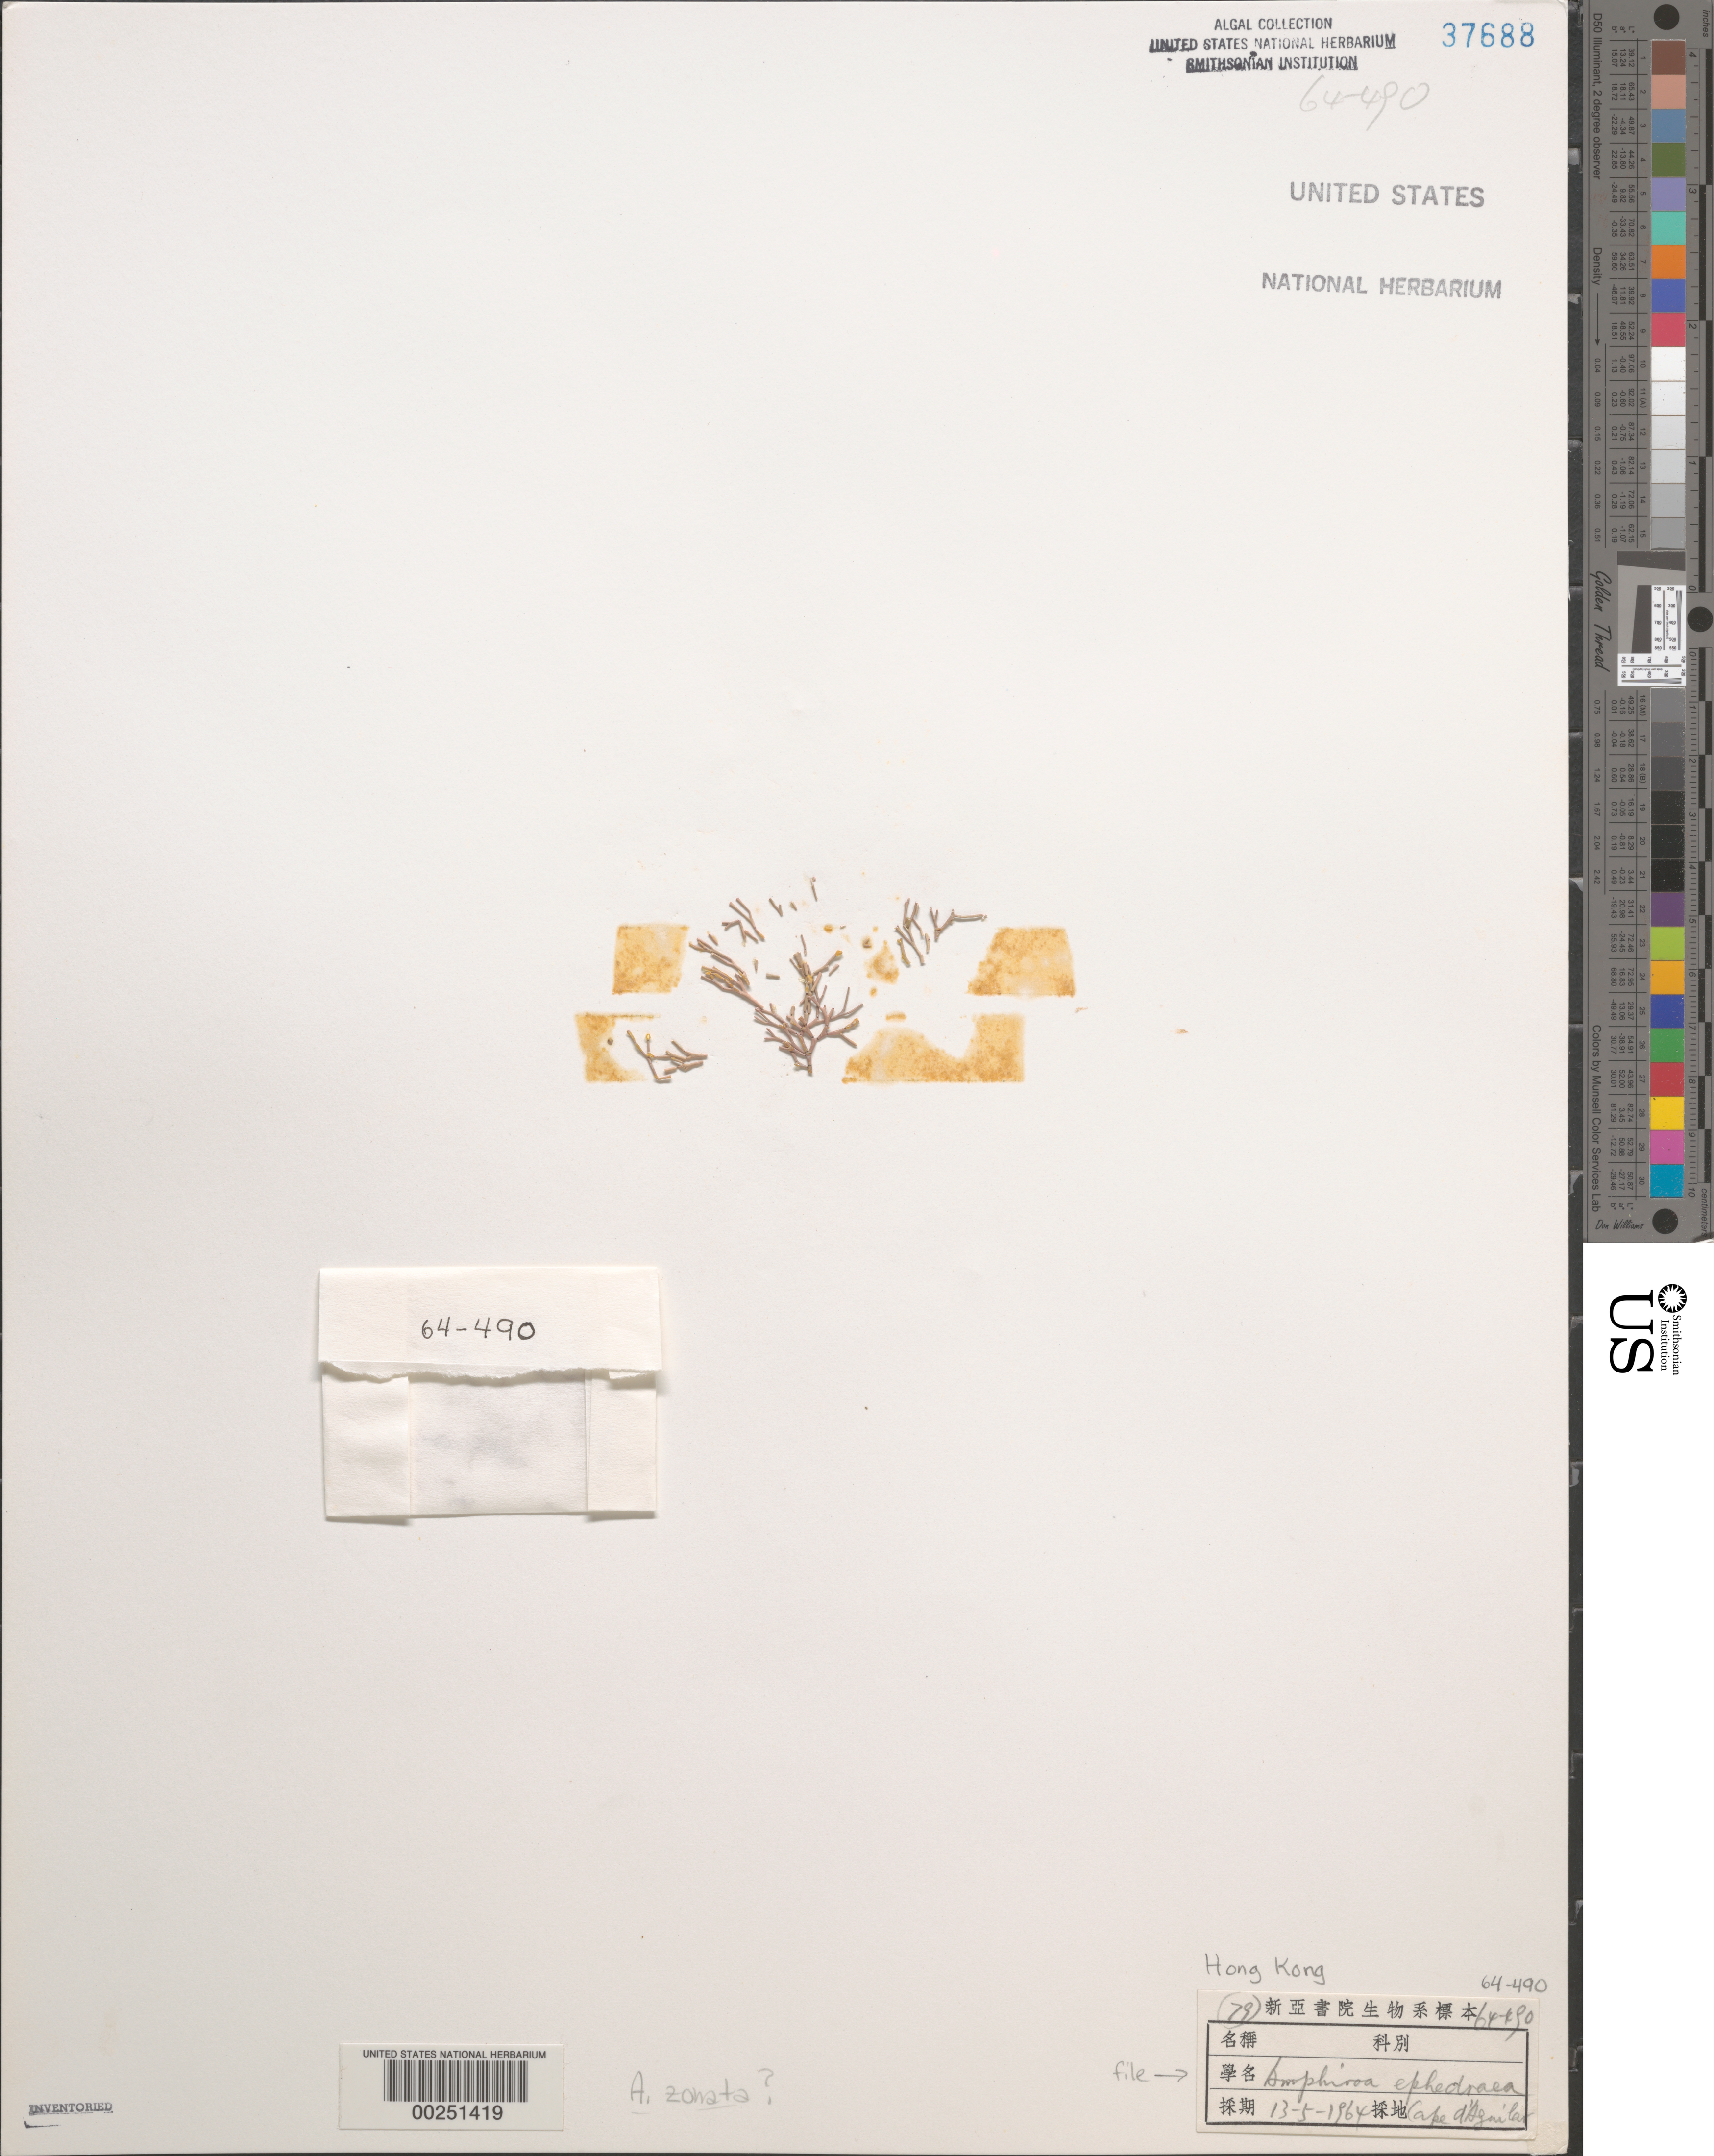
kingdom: Plantae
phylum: Rhodophyta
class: Florideophyceae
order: Corallinales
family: Lithophyllaceae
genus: Amphiroa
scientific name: Amphiroa ephedraea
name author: (Lam.) Decne.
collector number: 64-490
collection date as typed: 13 May 1964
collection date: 1964-05-13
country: China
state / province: Hong Kong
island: Hong Kong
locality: Cape d'Aguilar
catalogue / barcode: US 37688